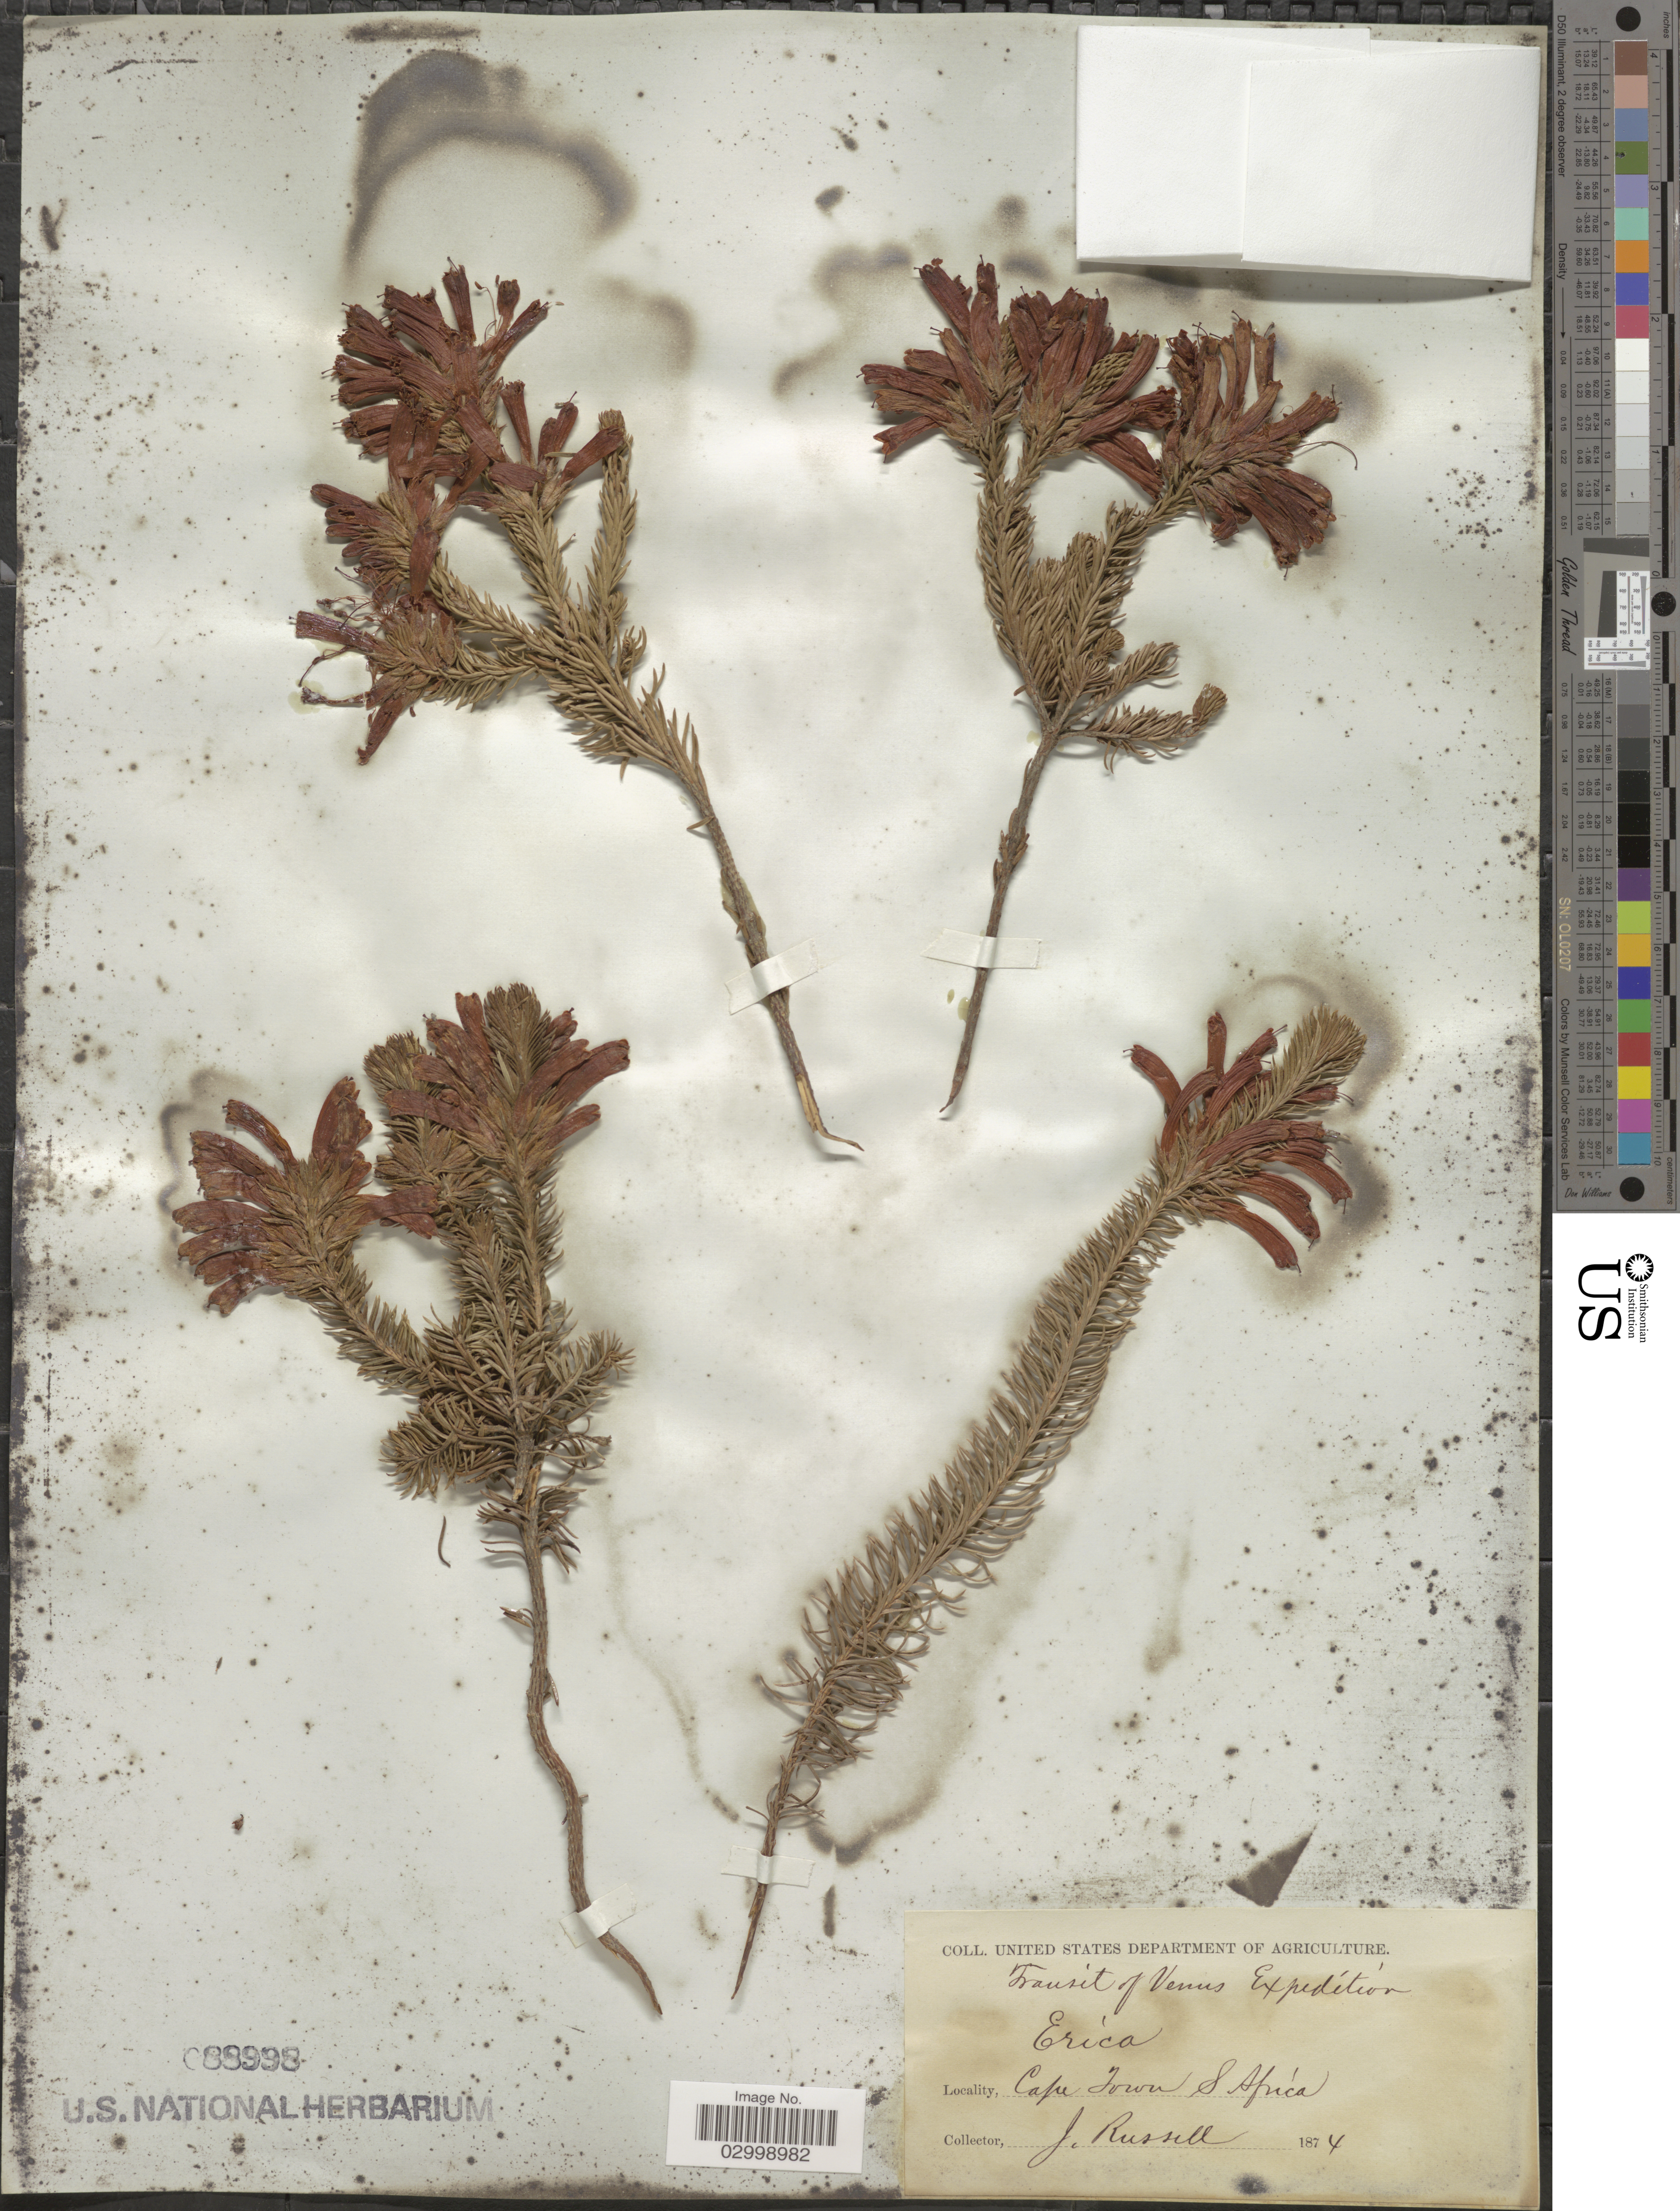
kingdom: Plantae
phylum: Tracheophyta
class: Magnoliopsida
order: Ericales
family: Ericaceae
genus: Erica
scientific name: Erica sp.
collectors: J. Russell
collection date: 1874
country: South Africa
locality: Cape Town S. Africa.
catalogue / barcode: US 88998